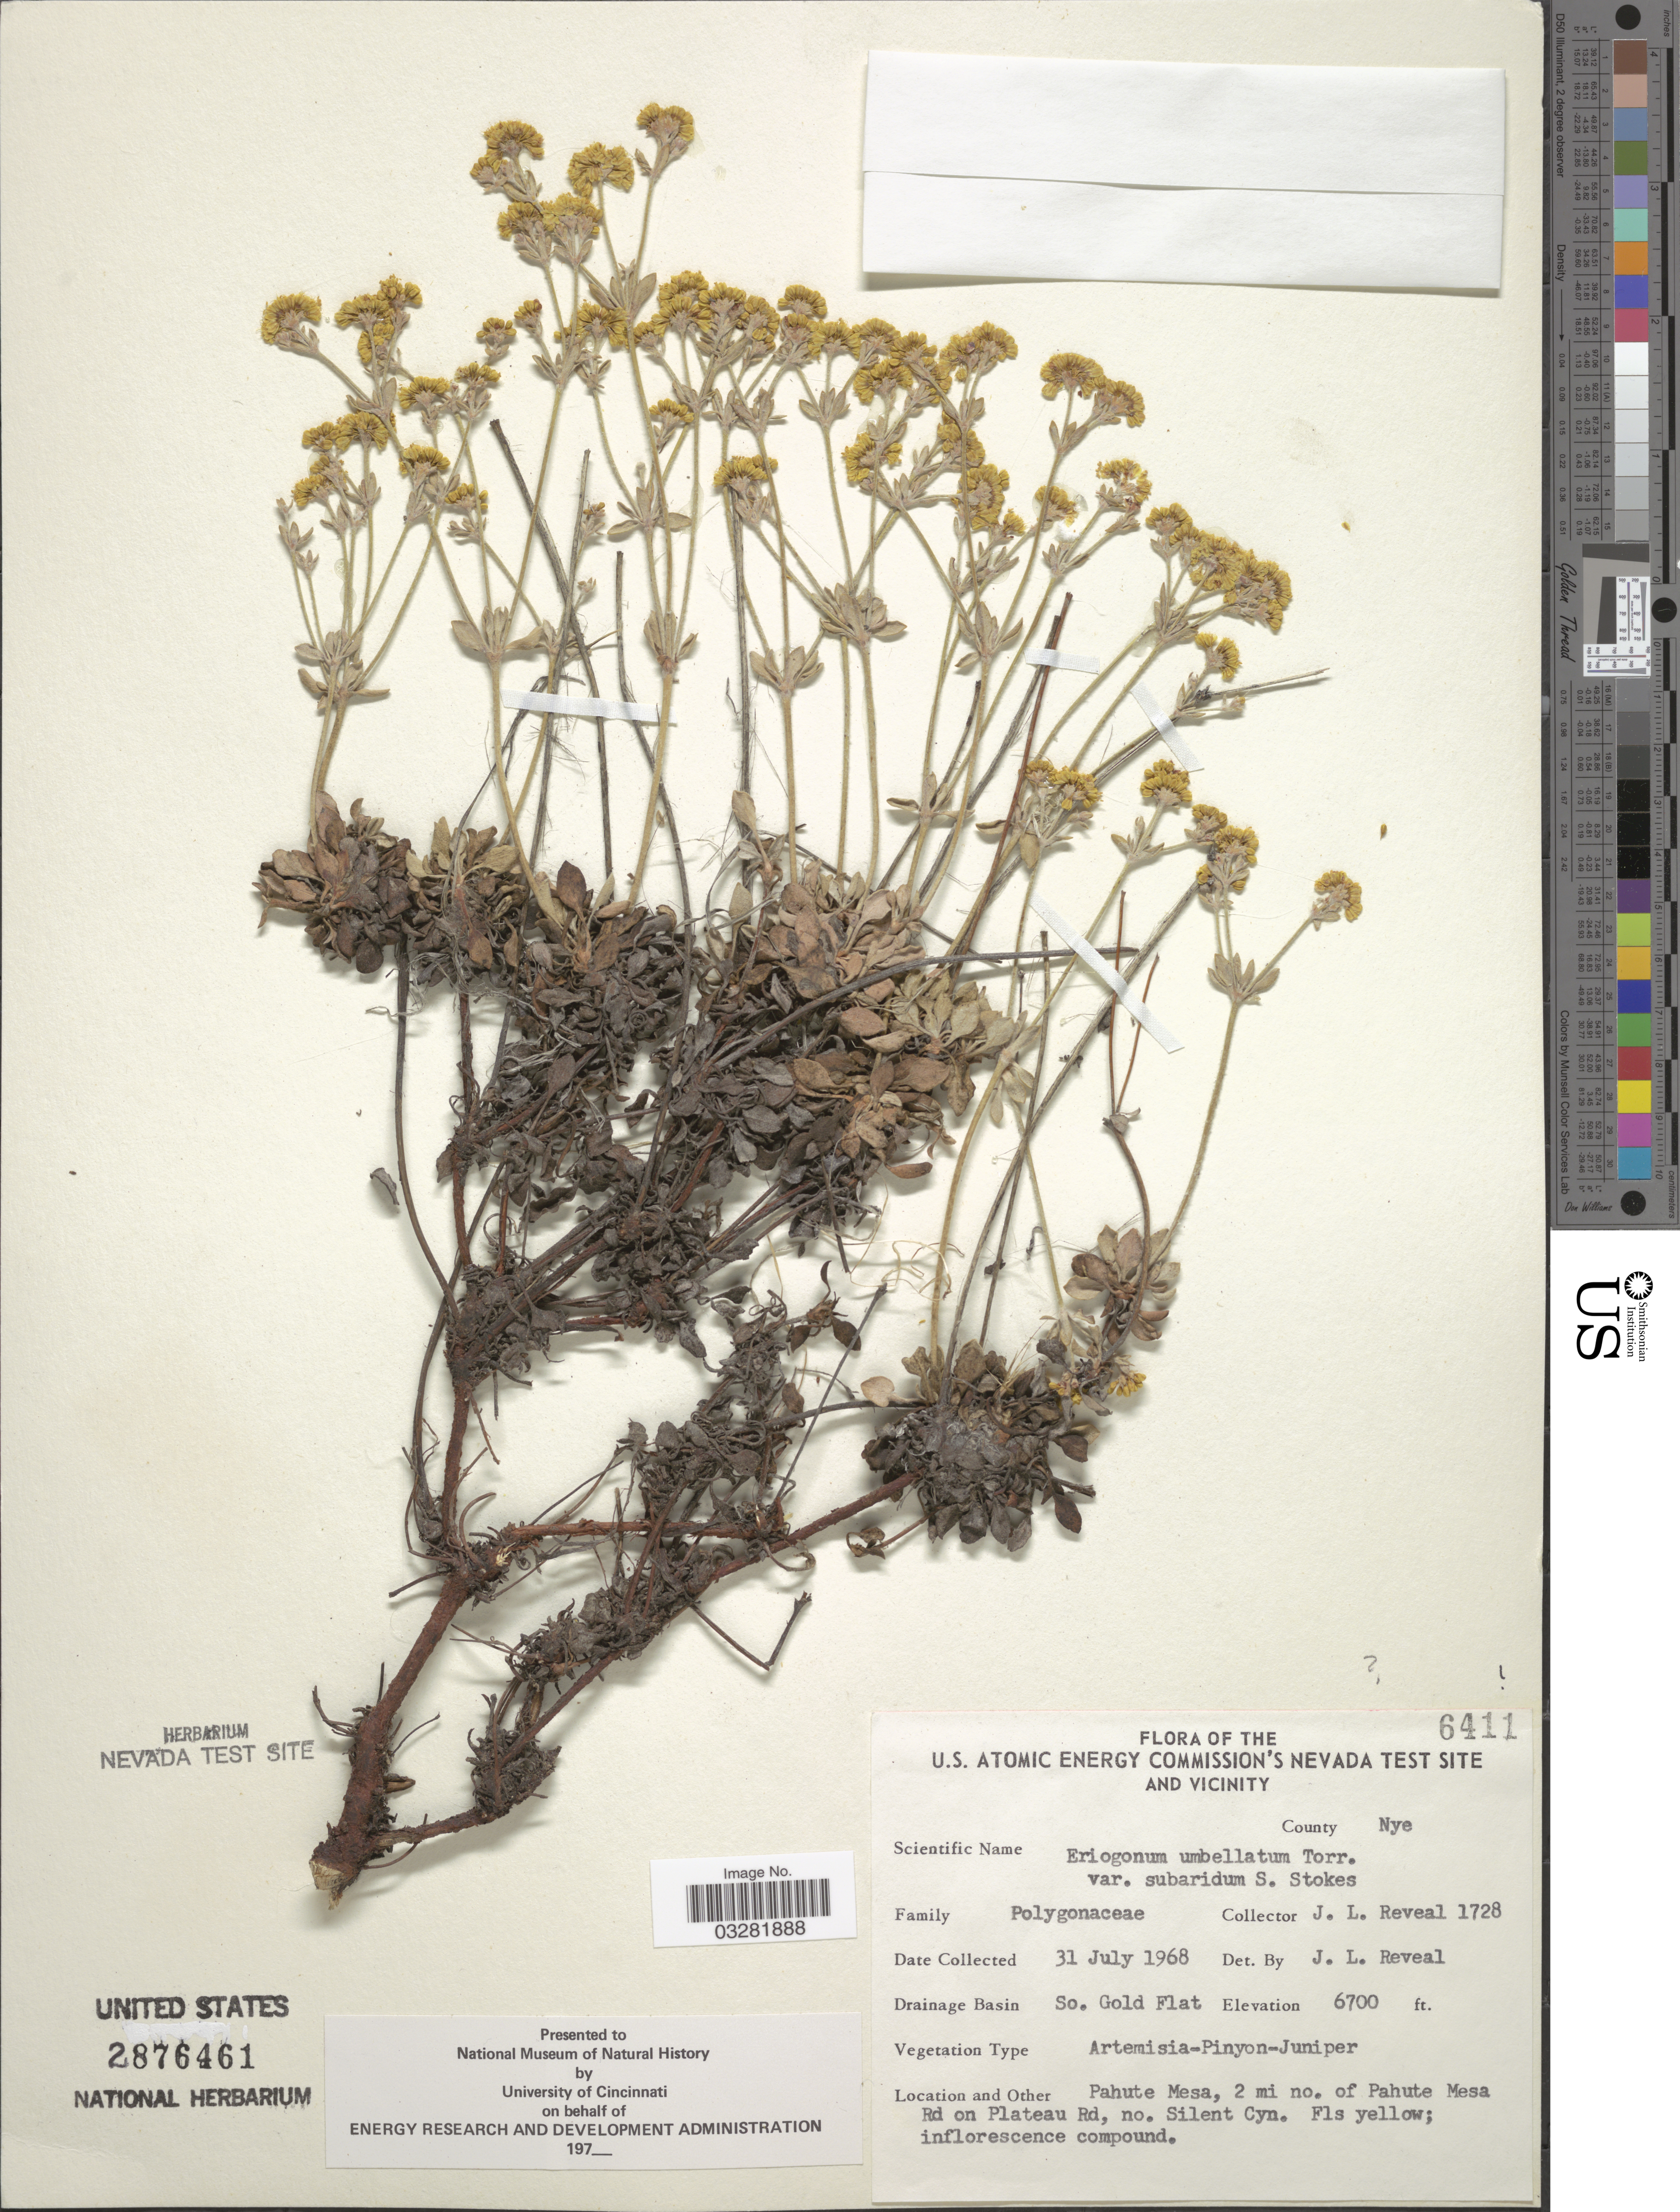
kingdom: Plantae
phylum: Tracheophyta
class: Magnoliopsida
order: Caryophyllales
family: Polygonaceae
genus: Eriogonum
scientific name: Eriogonum umbellatum var. subaridum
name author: S. Stokes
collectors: J. L. Reveal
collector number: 1728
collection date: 1968-07-31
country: United States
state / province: Nevada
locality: The U.S. Atomic Energy Commission's Nevada Test Site and Vicinity. County Nye. Drainage Basin So. Gold Flat. Pahute Mesa, 2 mi no. of Pahute Mesa Rd on Plateau Rd, no. Silent Cyn.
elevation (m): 2042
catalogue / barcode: US 2876461